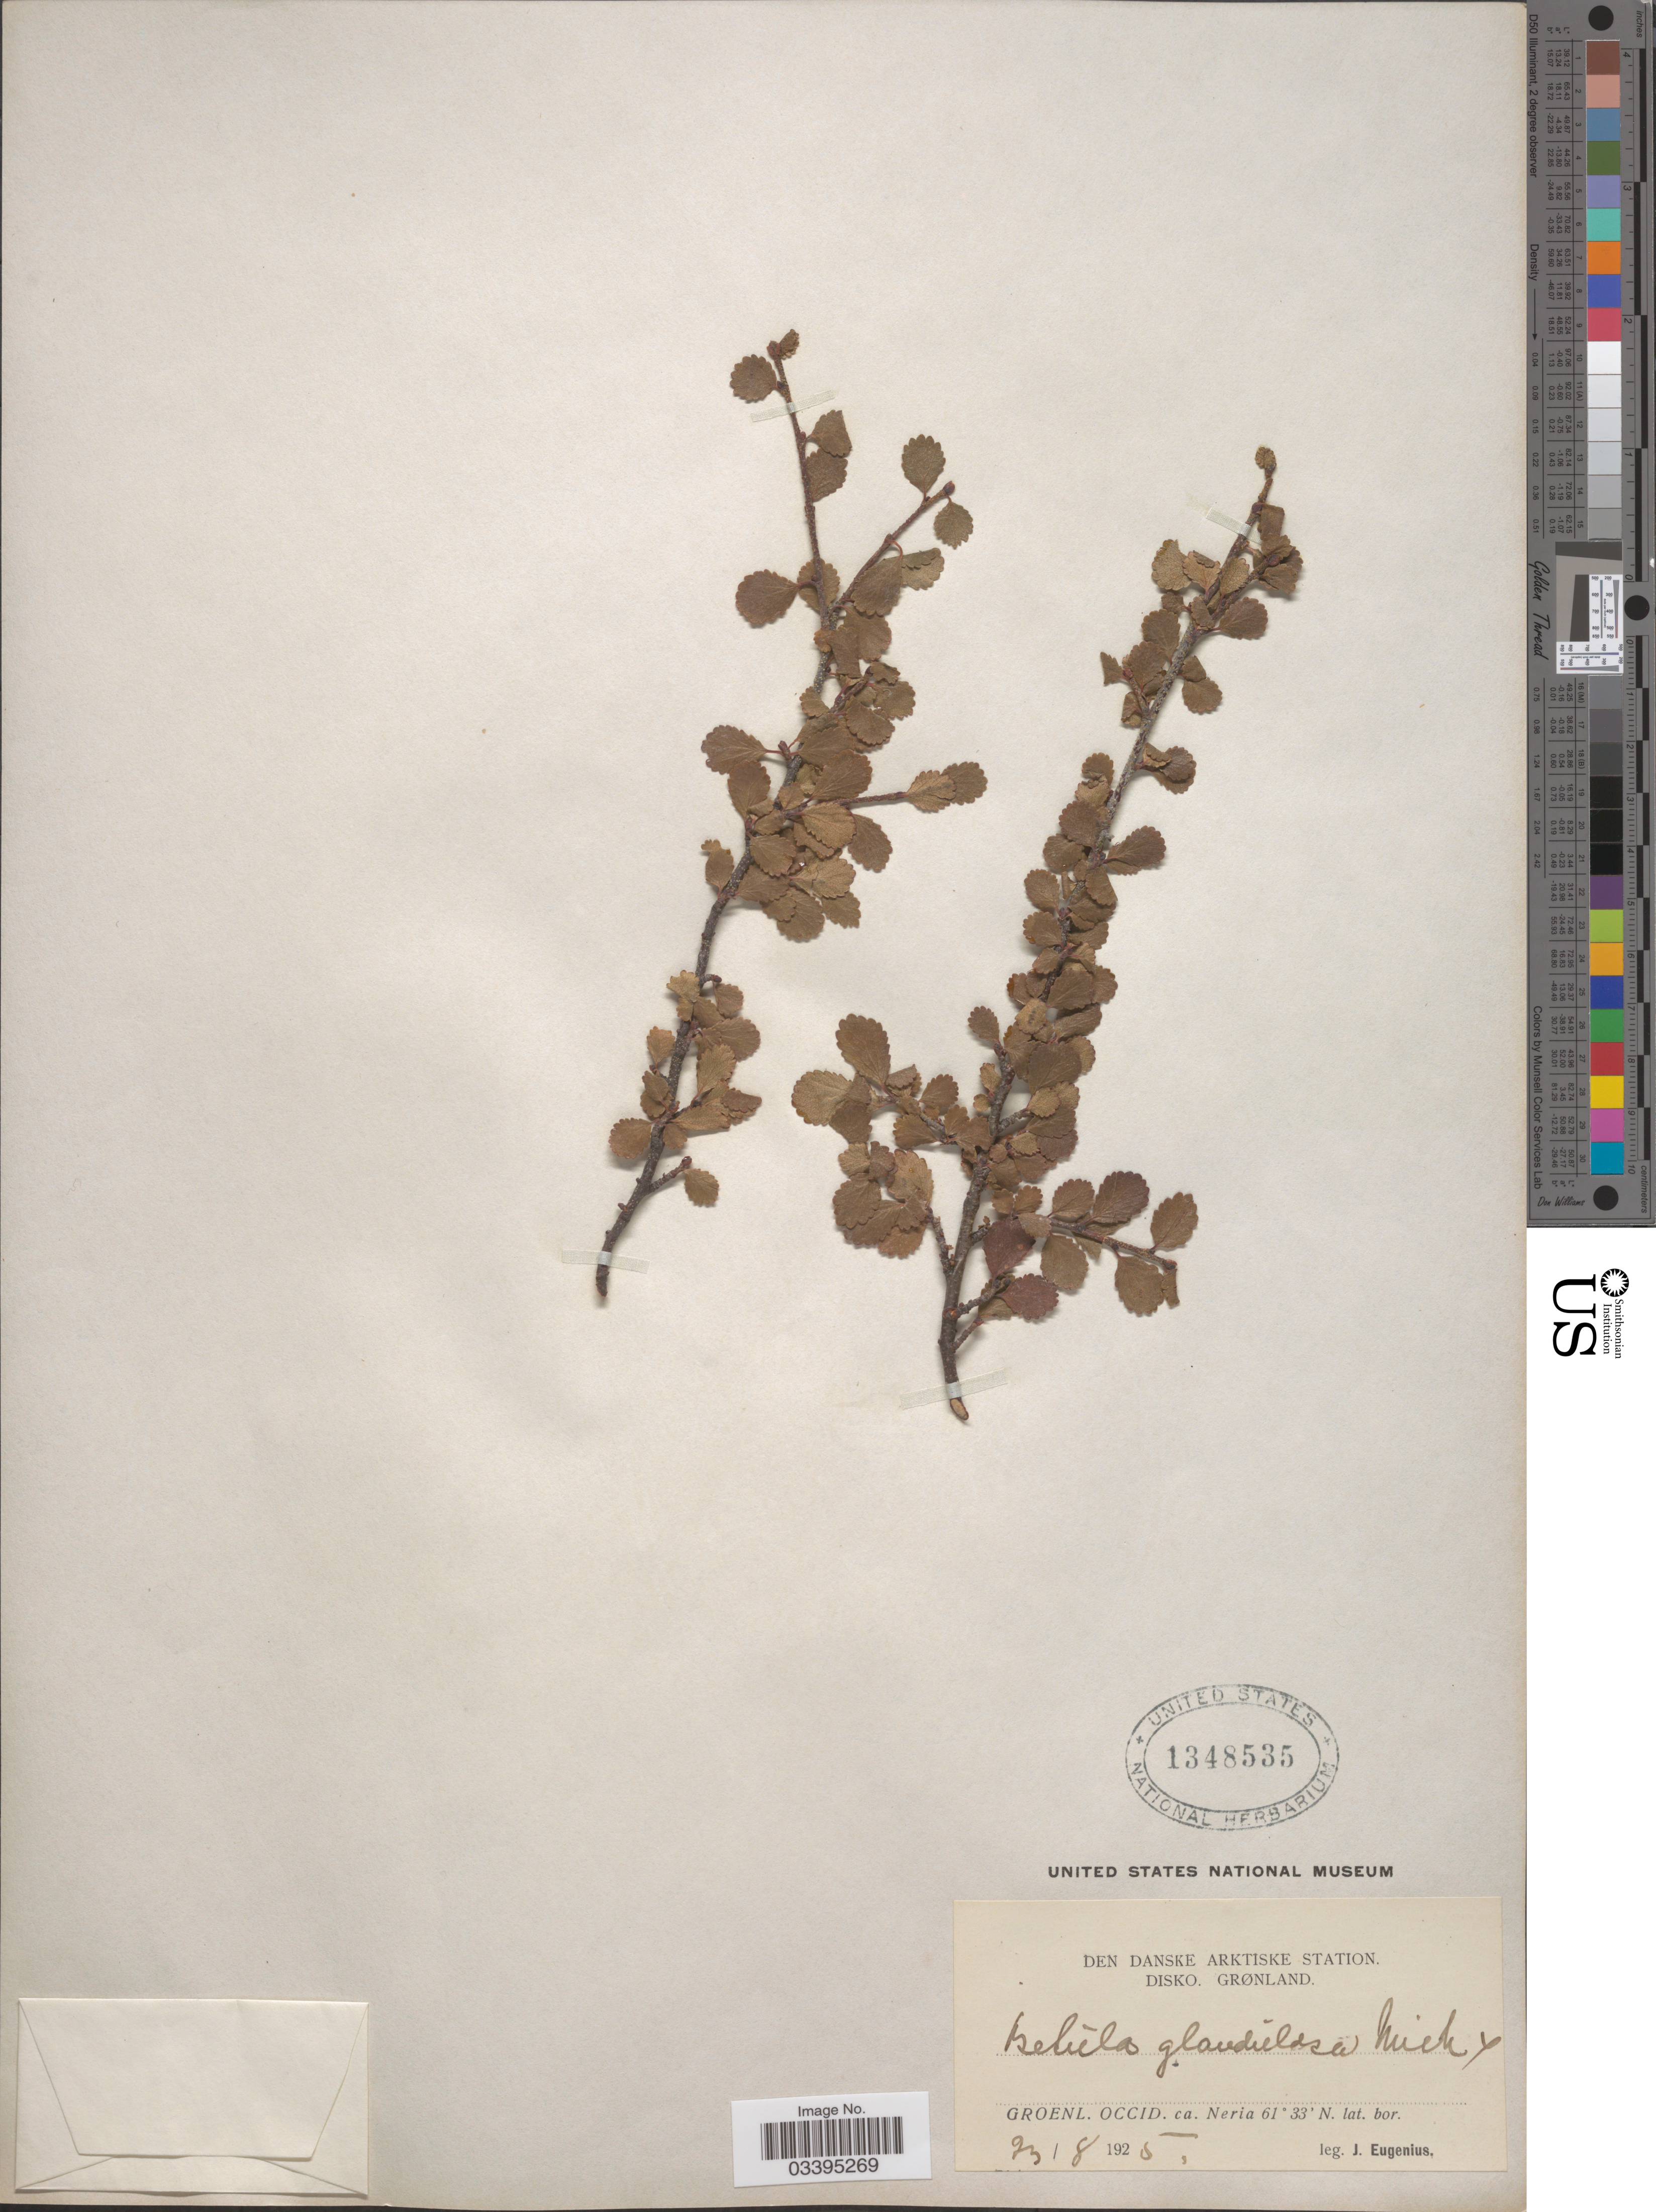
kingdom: Plantae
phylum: Tracheophyta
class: Magnoliopsida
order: Fagales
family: Betulaceae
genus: Betula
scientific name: Betula glandulosa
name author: Michx.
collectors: J. Eugenius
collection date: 1925-08-23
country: Greenland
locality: Den Danske Arktiske Station. Disko. [unsure placement] Groenl. Occid. ca. Neria.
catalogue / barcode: US 1348535